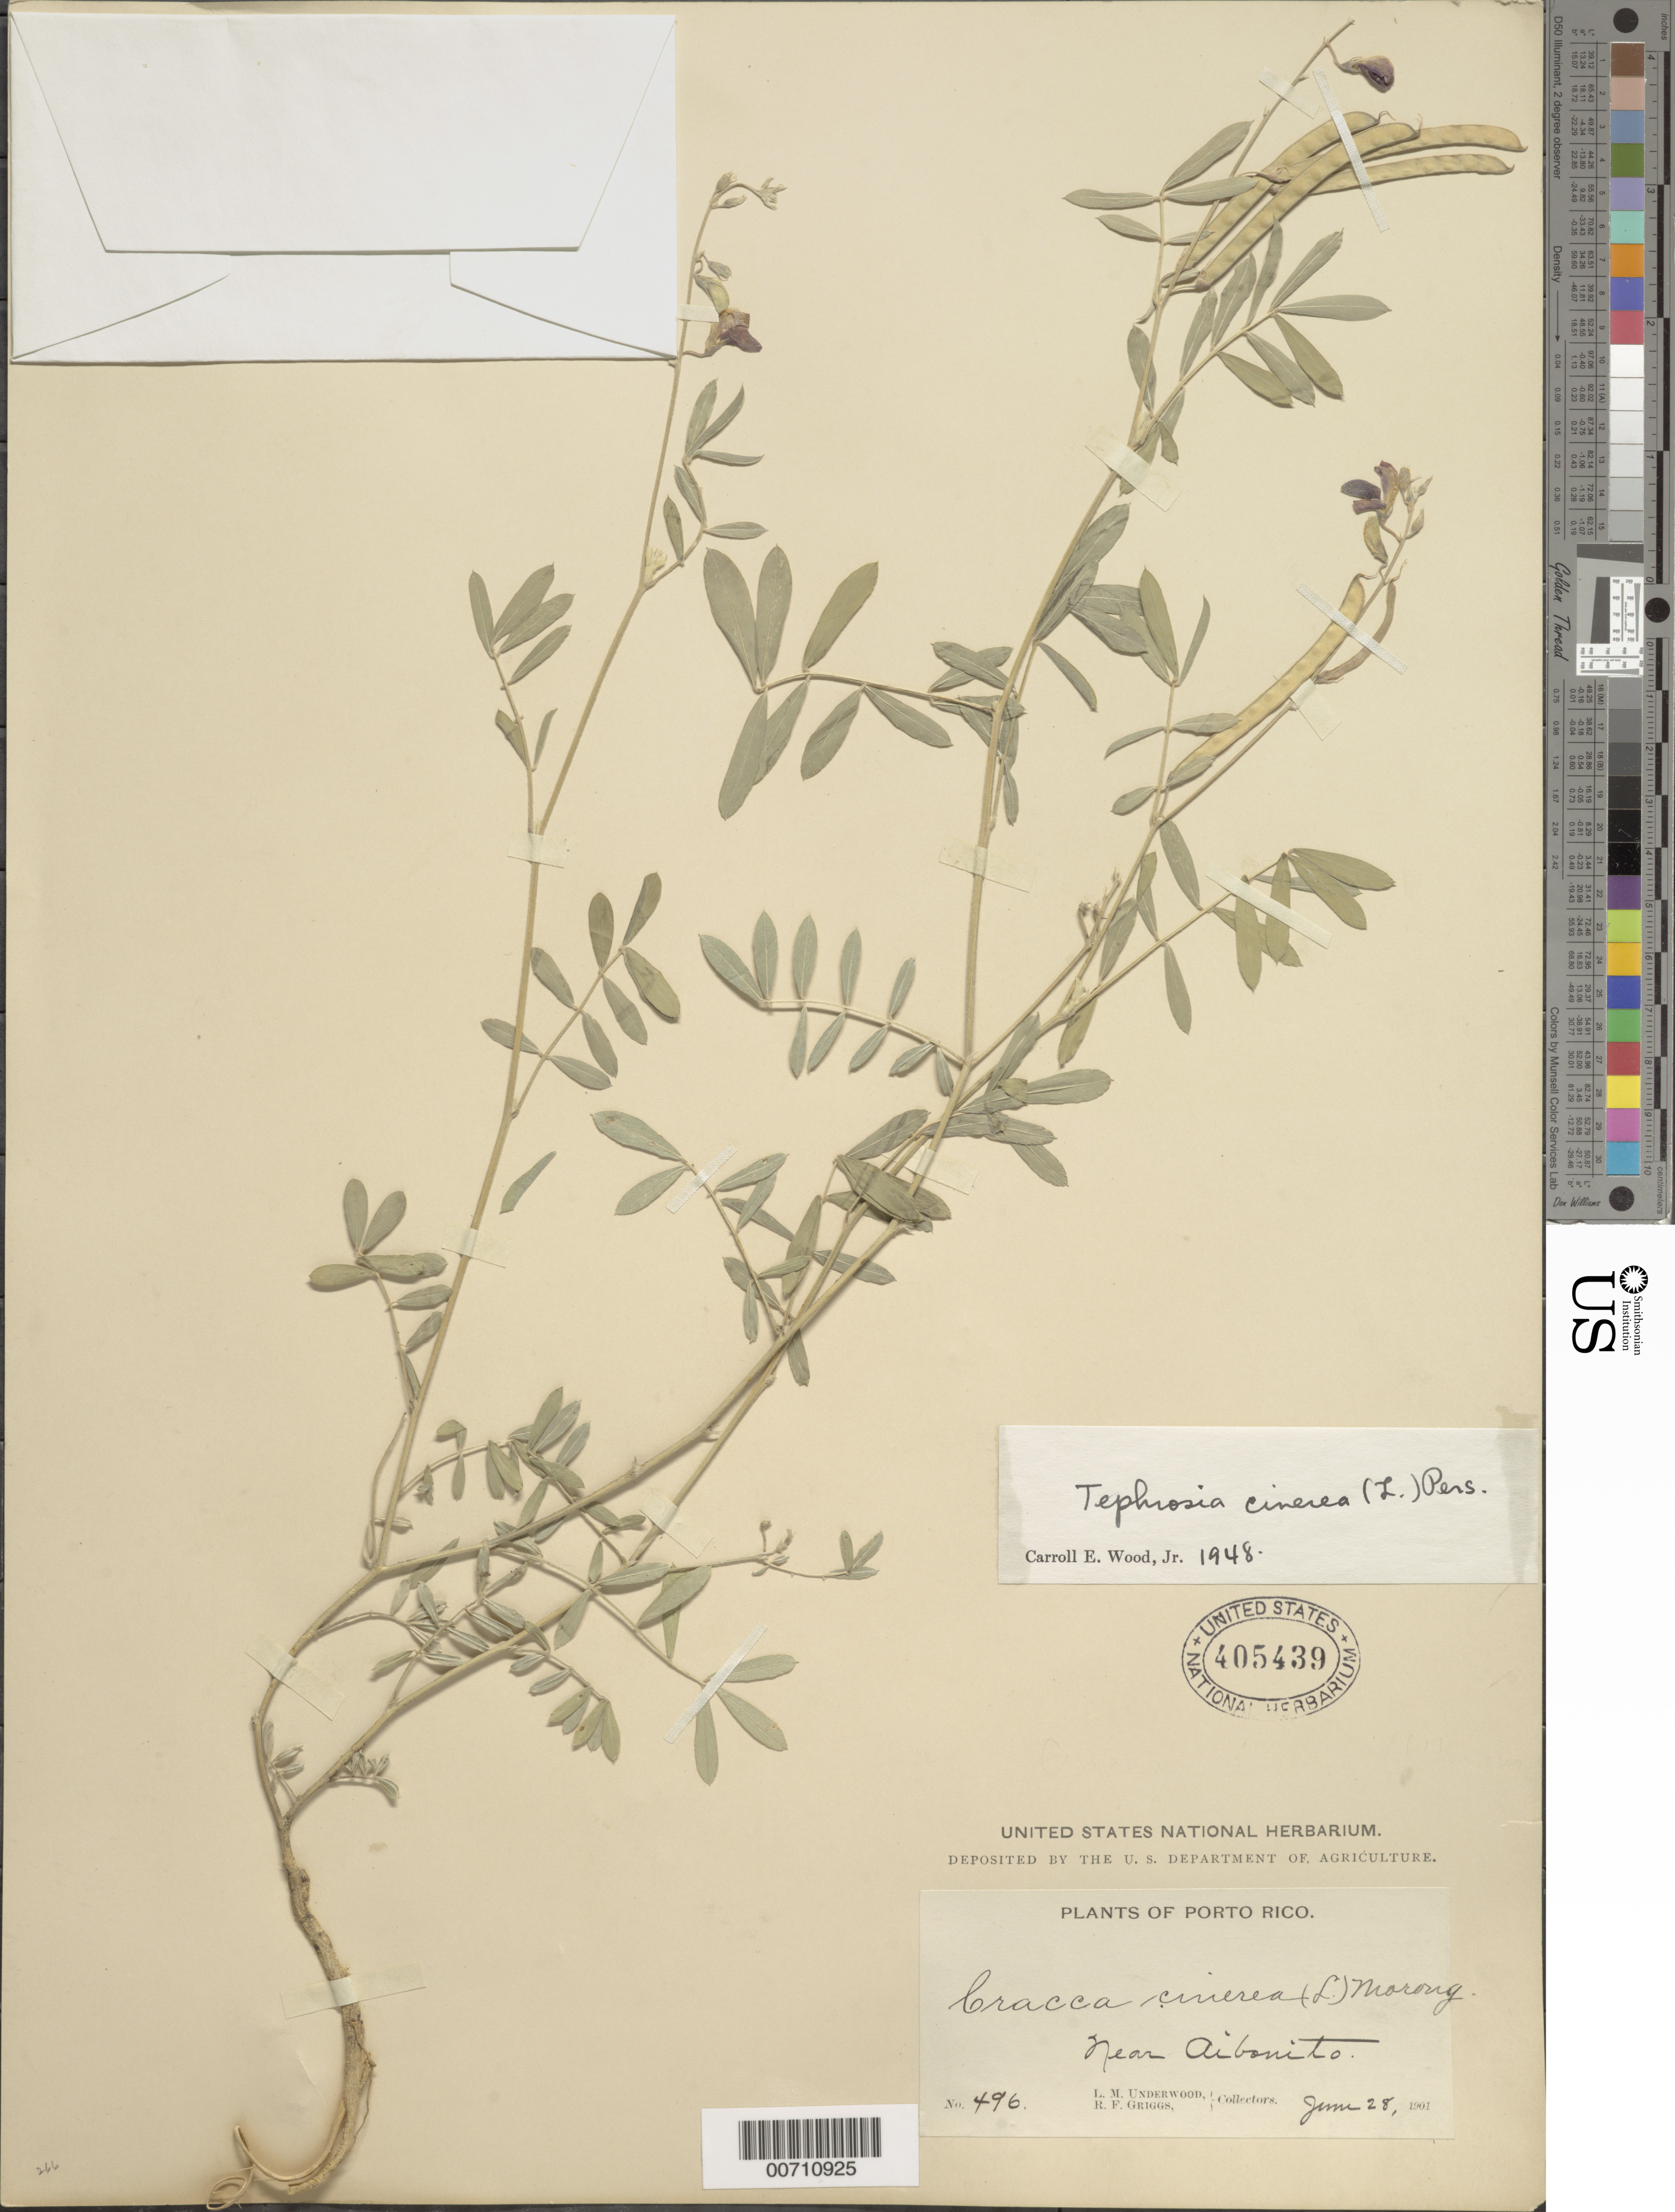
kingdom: Plantae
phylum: Tracheophyta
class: Magnoliopsida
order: Fabales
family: Fabaceae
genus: Tephrosia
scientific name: Tephrosia cinerea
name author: (L.) Pers.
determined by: Wood, C. E., Jr.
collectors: L. M. Underwood & R. F. Griggs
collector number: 496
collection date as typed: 28 Jun 1901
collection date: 1901-06-28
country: Puerto Rico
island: Greater Antilles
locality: Aibonito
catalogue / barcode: US 405439